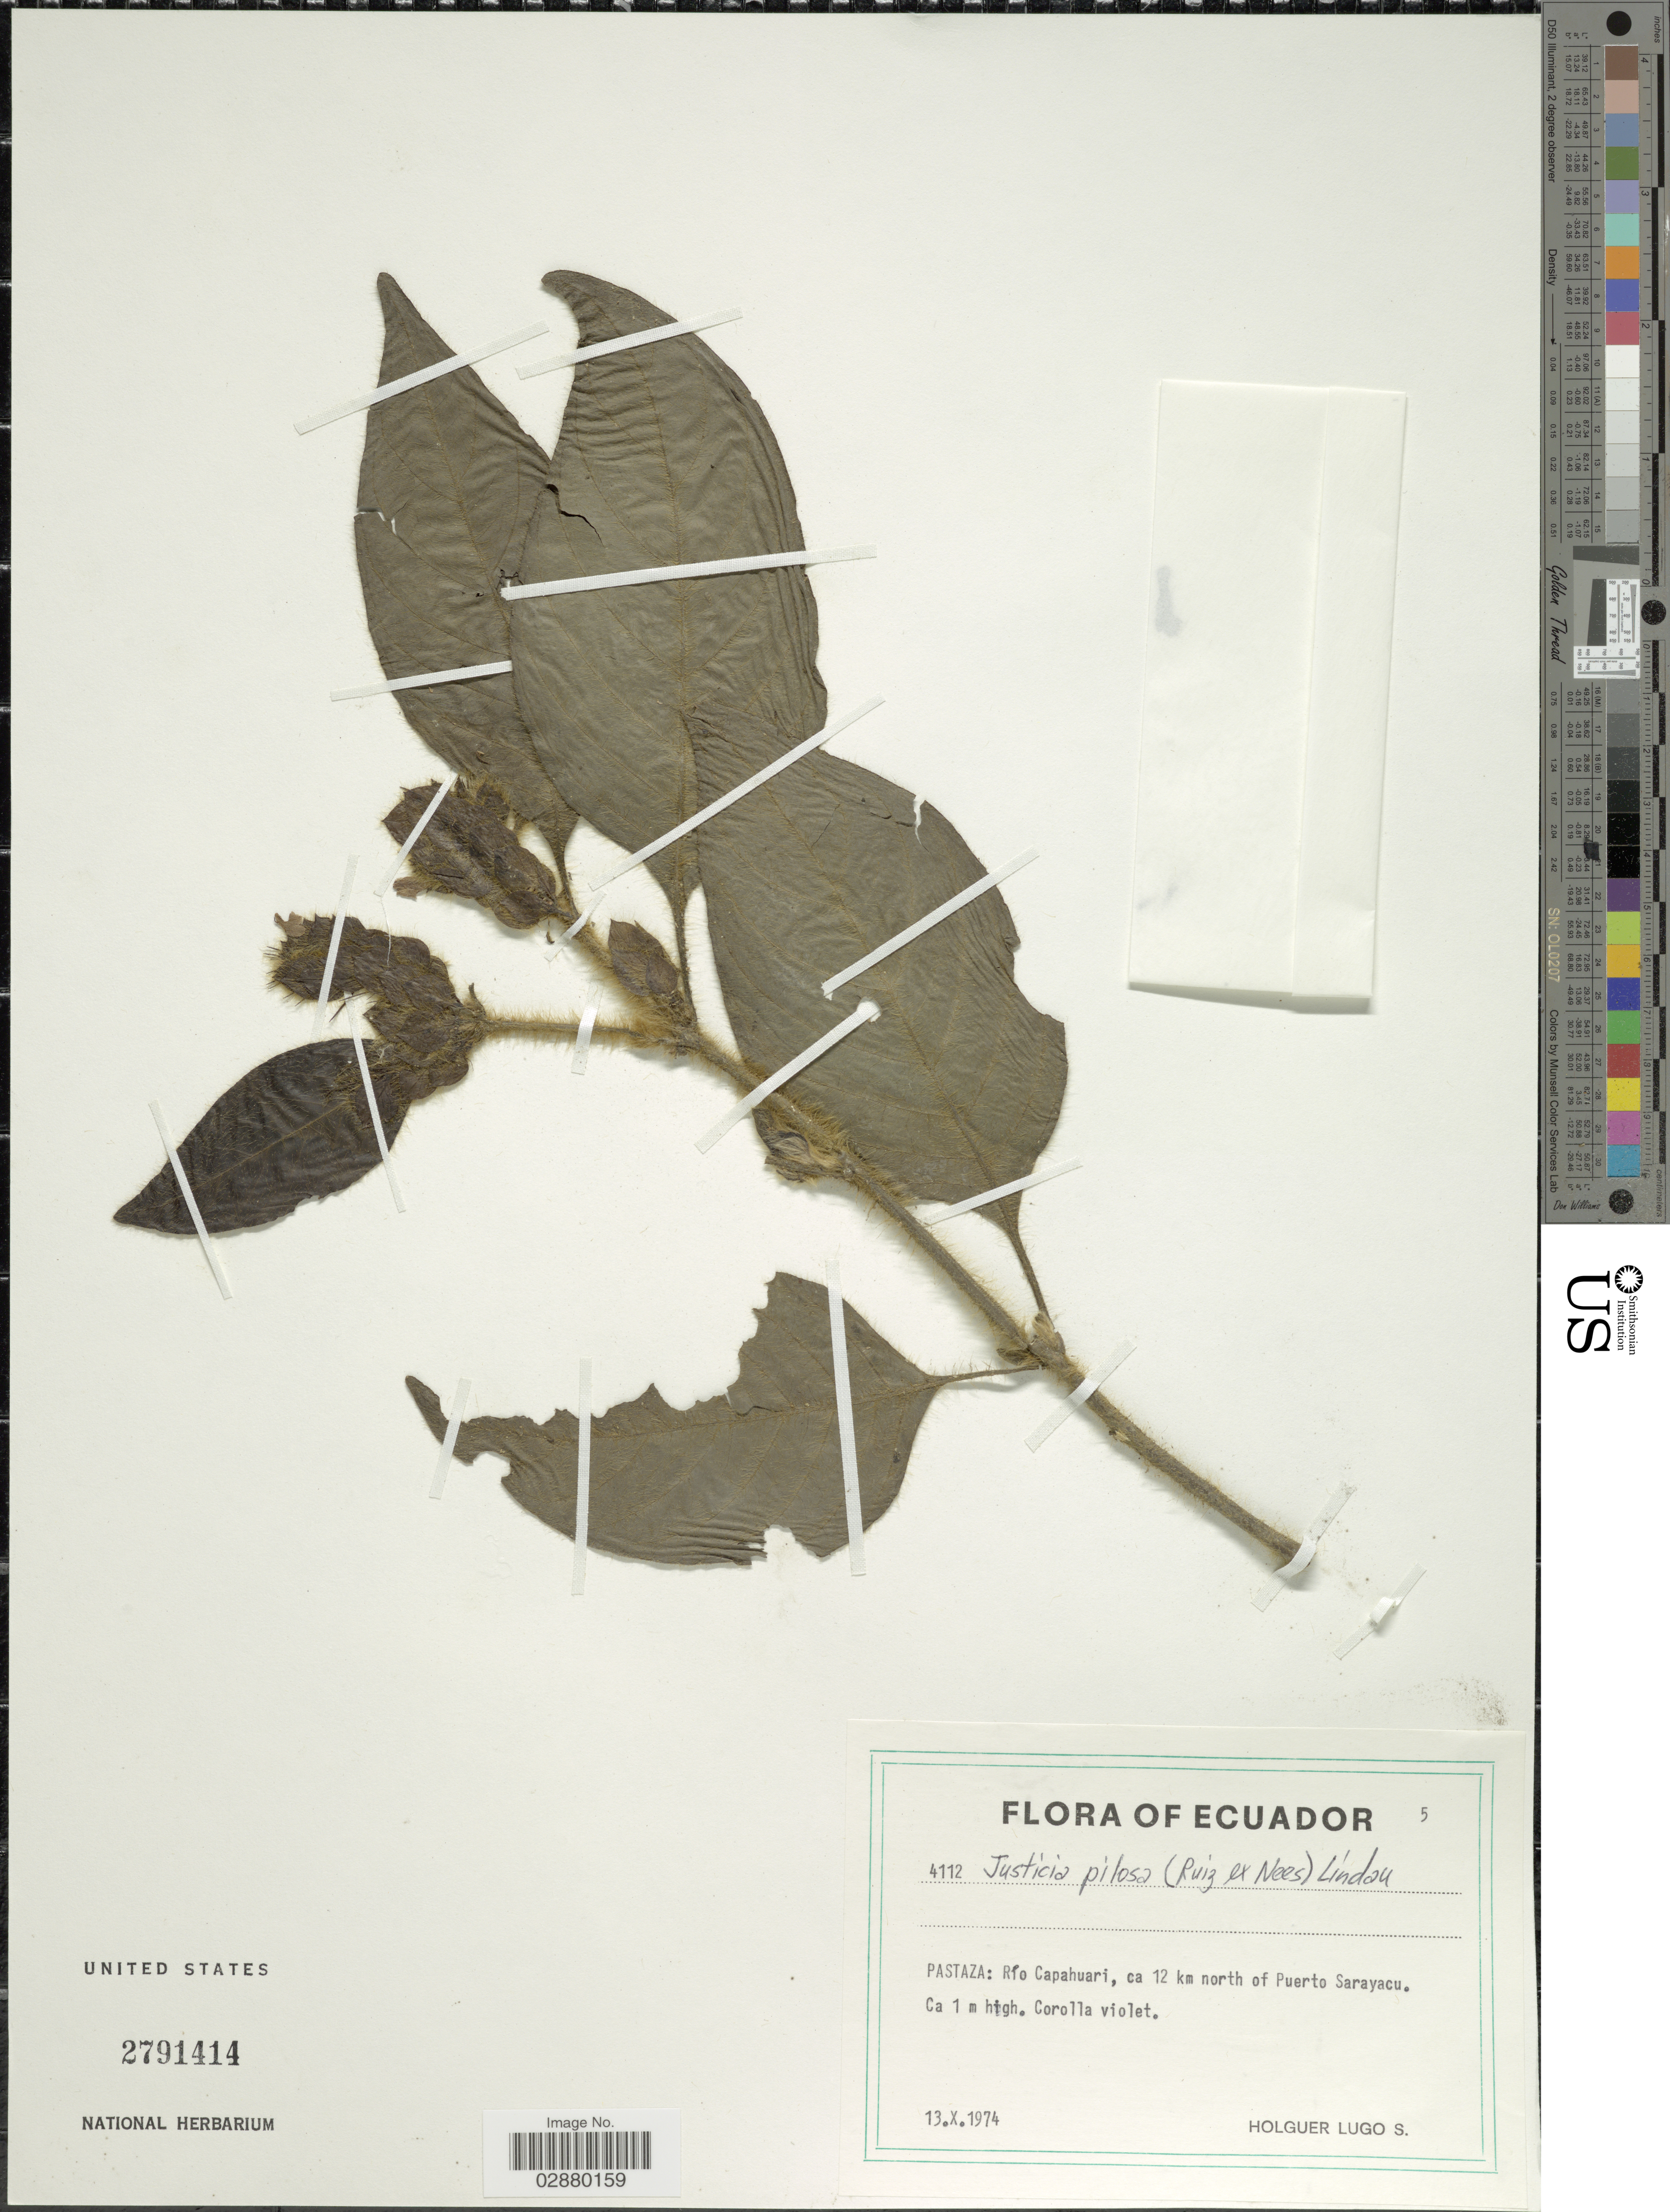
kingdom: Plantae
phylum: Tracheophyta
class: Magnoliopsida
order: Lamiales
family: Acanthaceae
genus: Justicia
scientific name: Justicia pilosa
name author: (Ruiz ex Nees) Lindau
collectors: H. Lugo S.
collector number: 4112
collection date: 1974-10-13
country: Ecuador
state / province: Pastaza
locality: Río Capahuari, ca 12 km north of Puerto Sarayacu.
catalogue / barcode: US 2791414